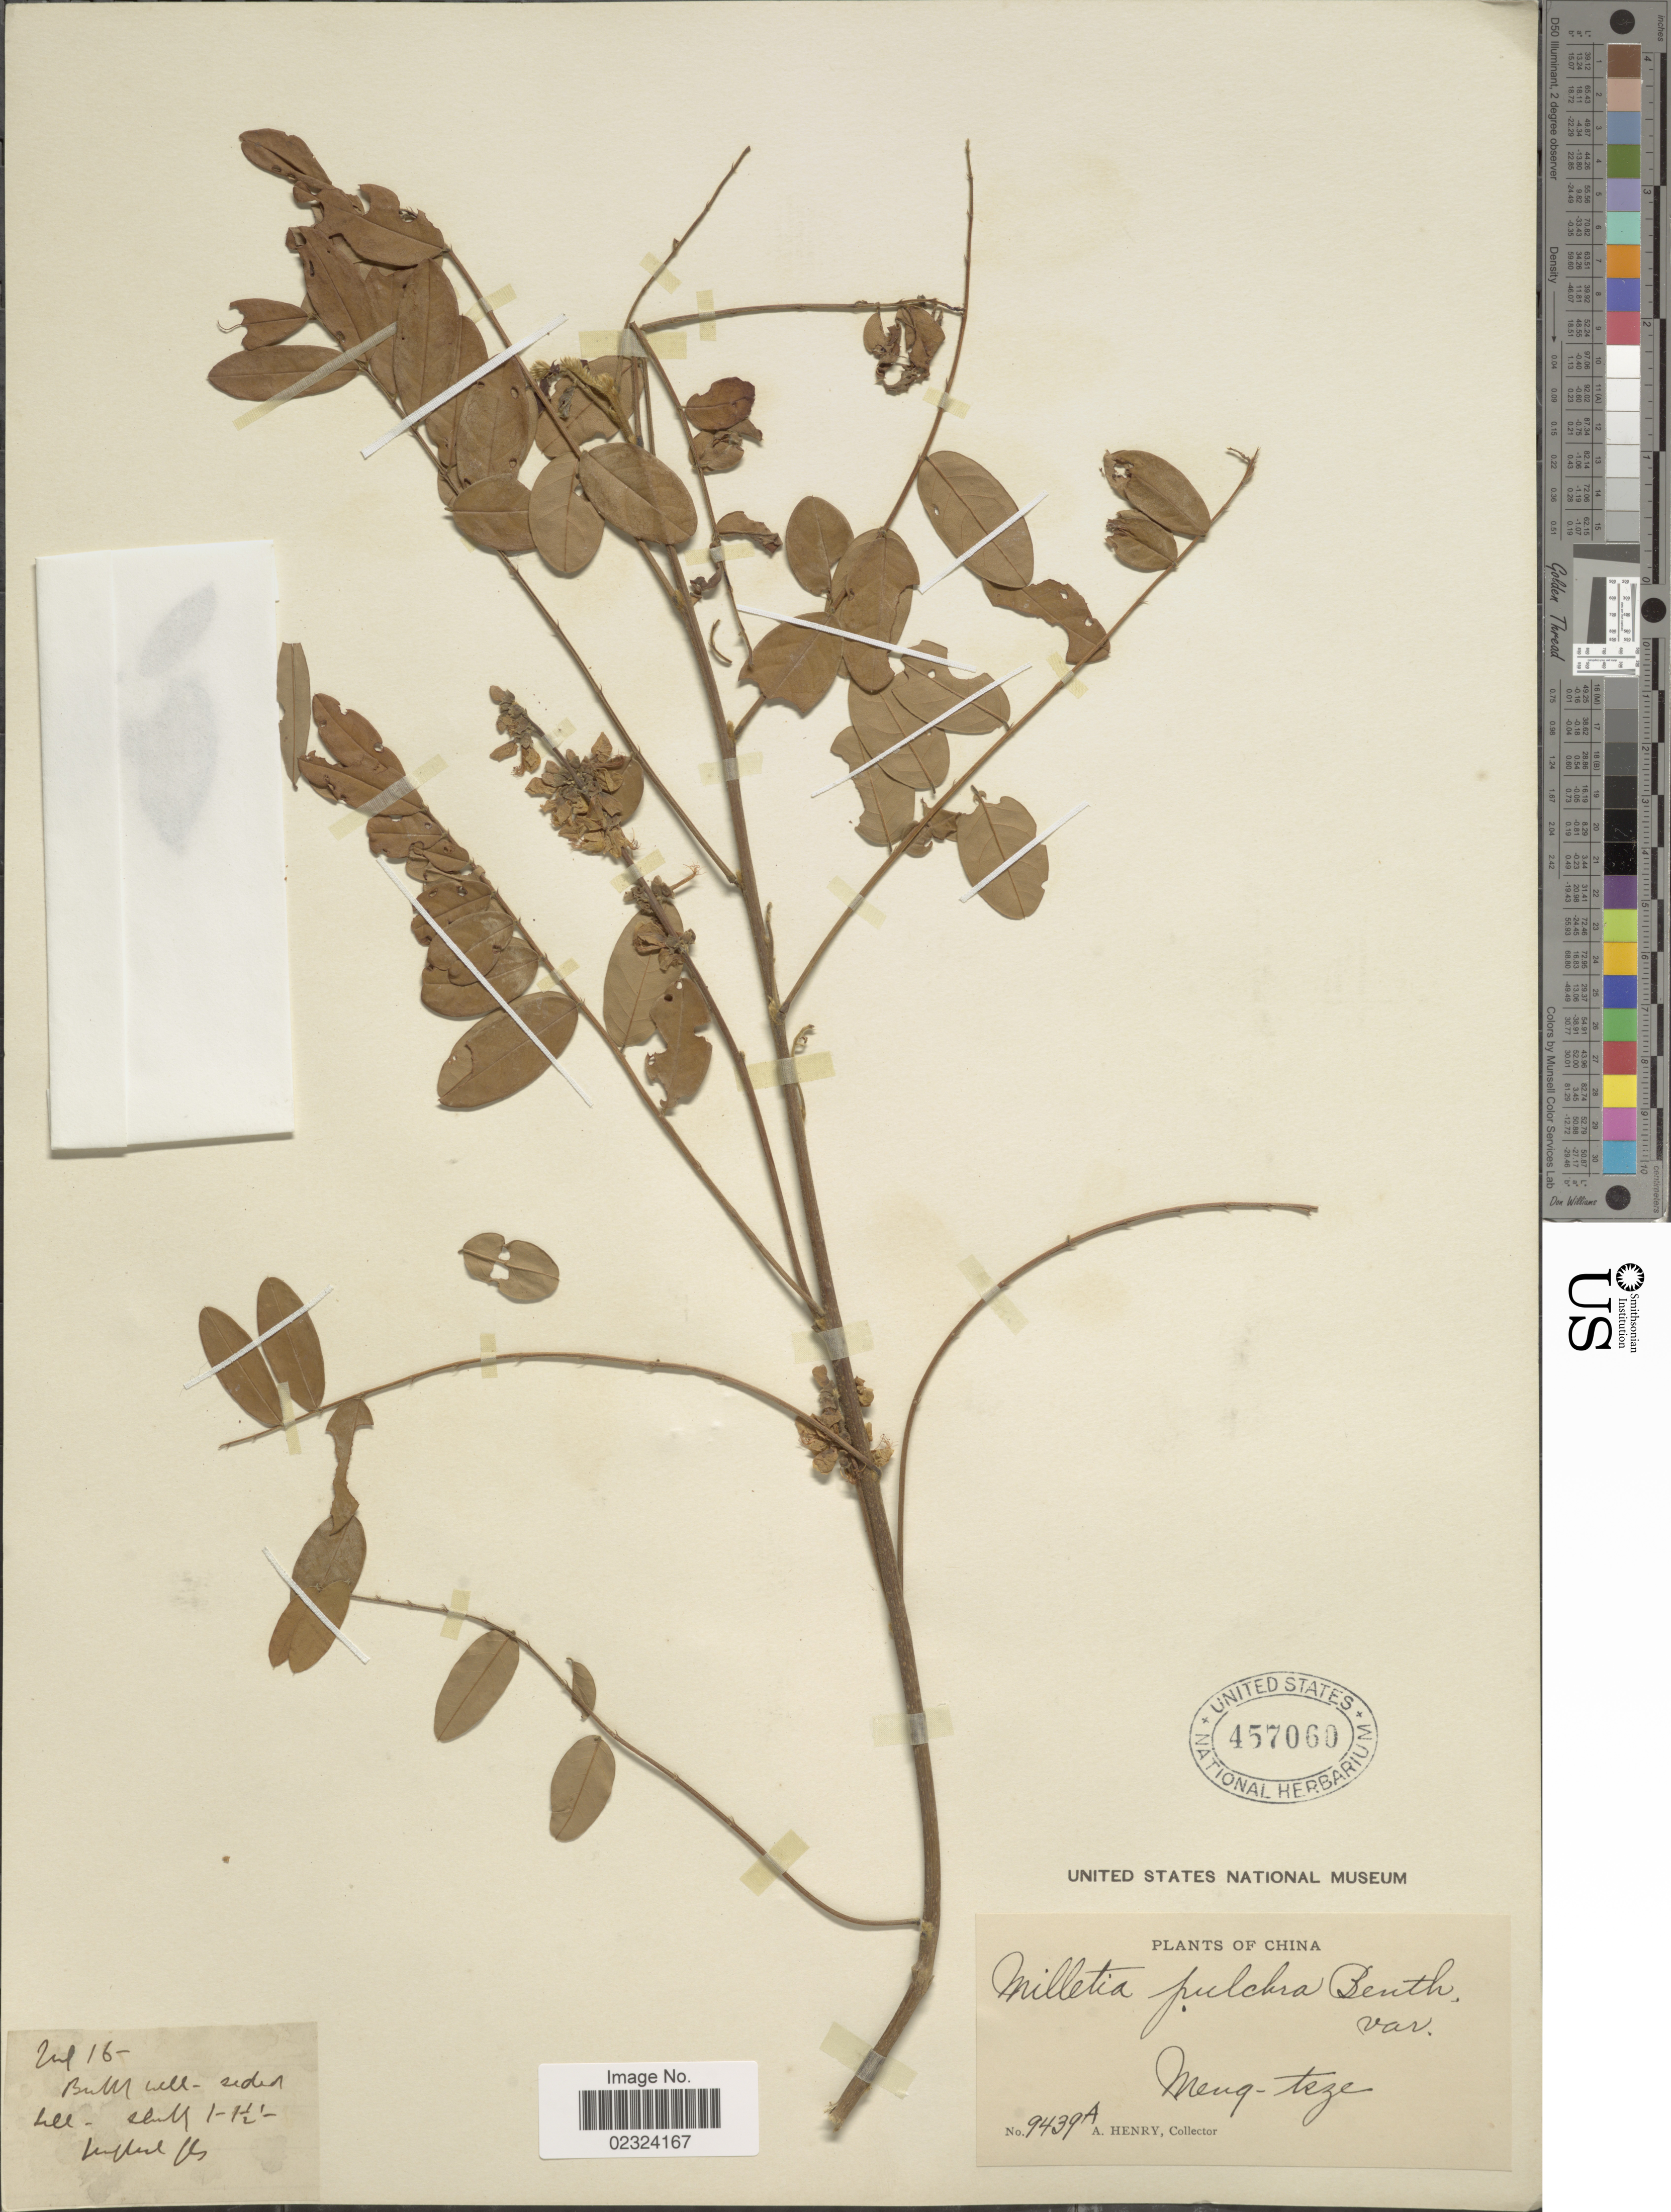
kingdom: Plantae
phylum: Tracheophyta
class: Magnoliopsida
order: Fabales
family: Fabaceae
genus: Millettia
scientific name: Millettia pulchra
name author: (Benth.) Kurz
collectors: A. Henry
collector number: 9439 A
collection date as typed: Transcribed d/m/y: /7/16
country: China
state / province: Yunnan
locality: Mengzi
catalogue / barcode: US 457060